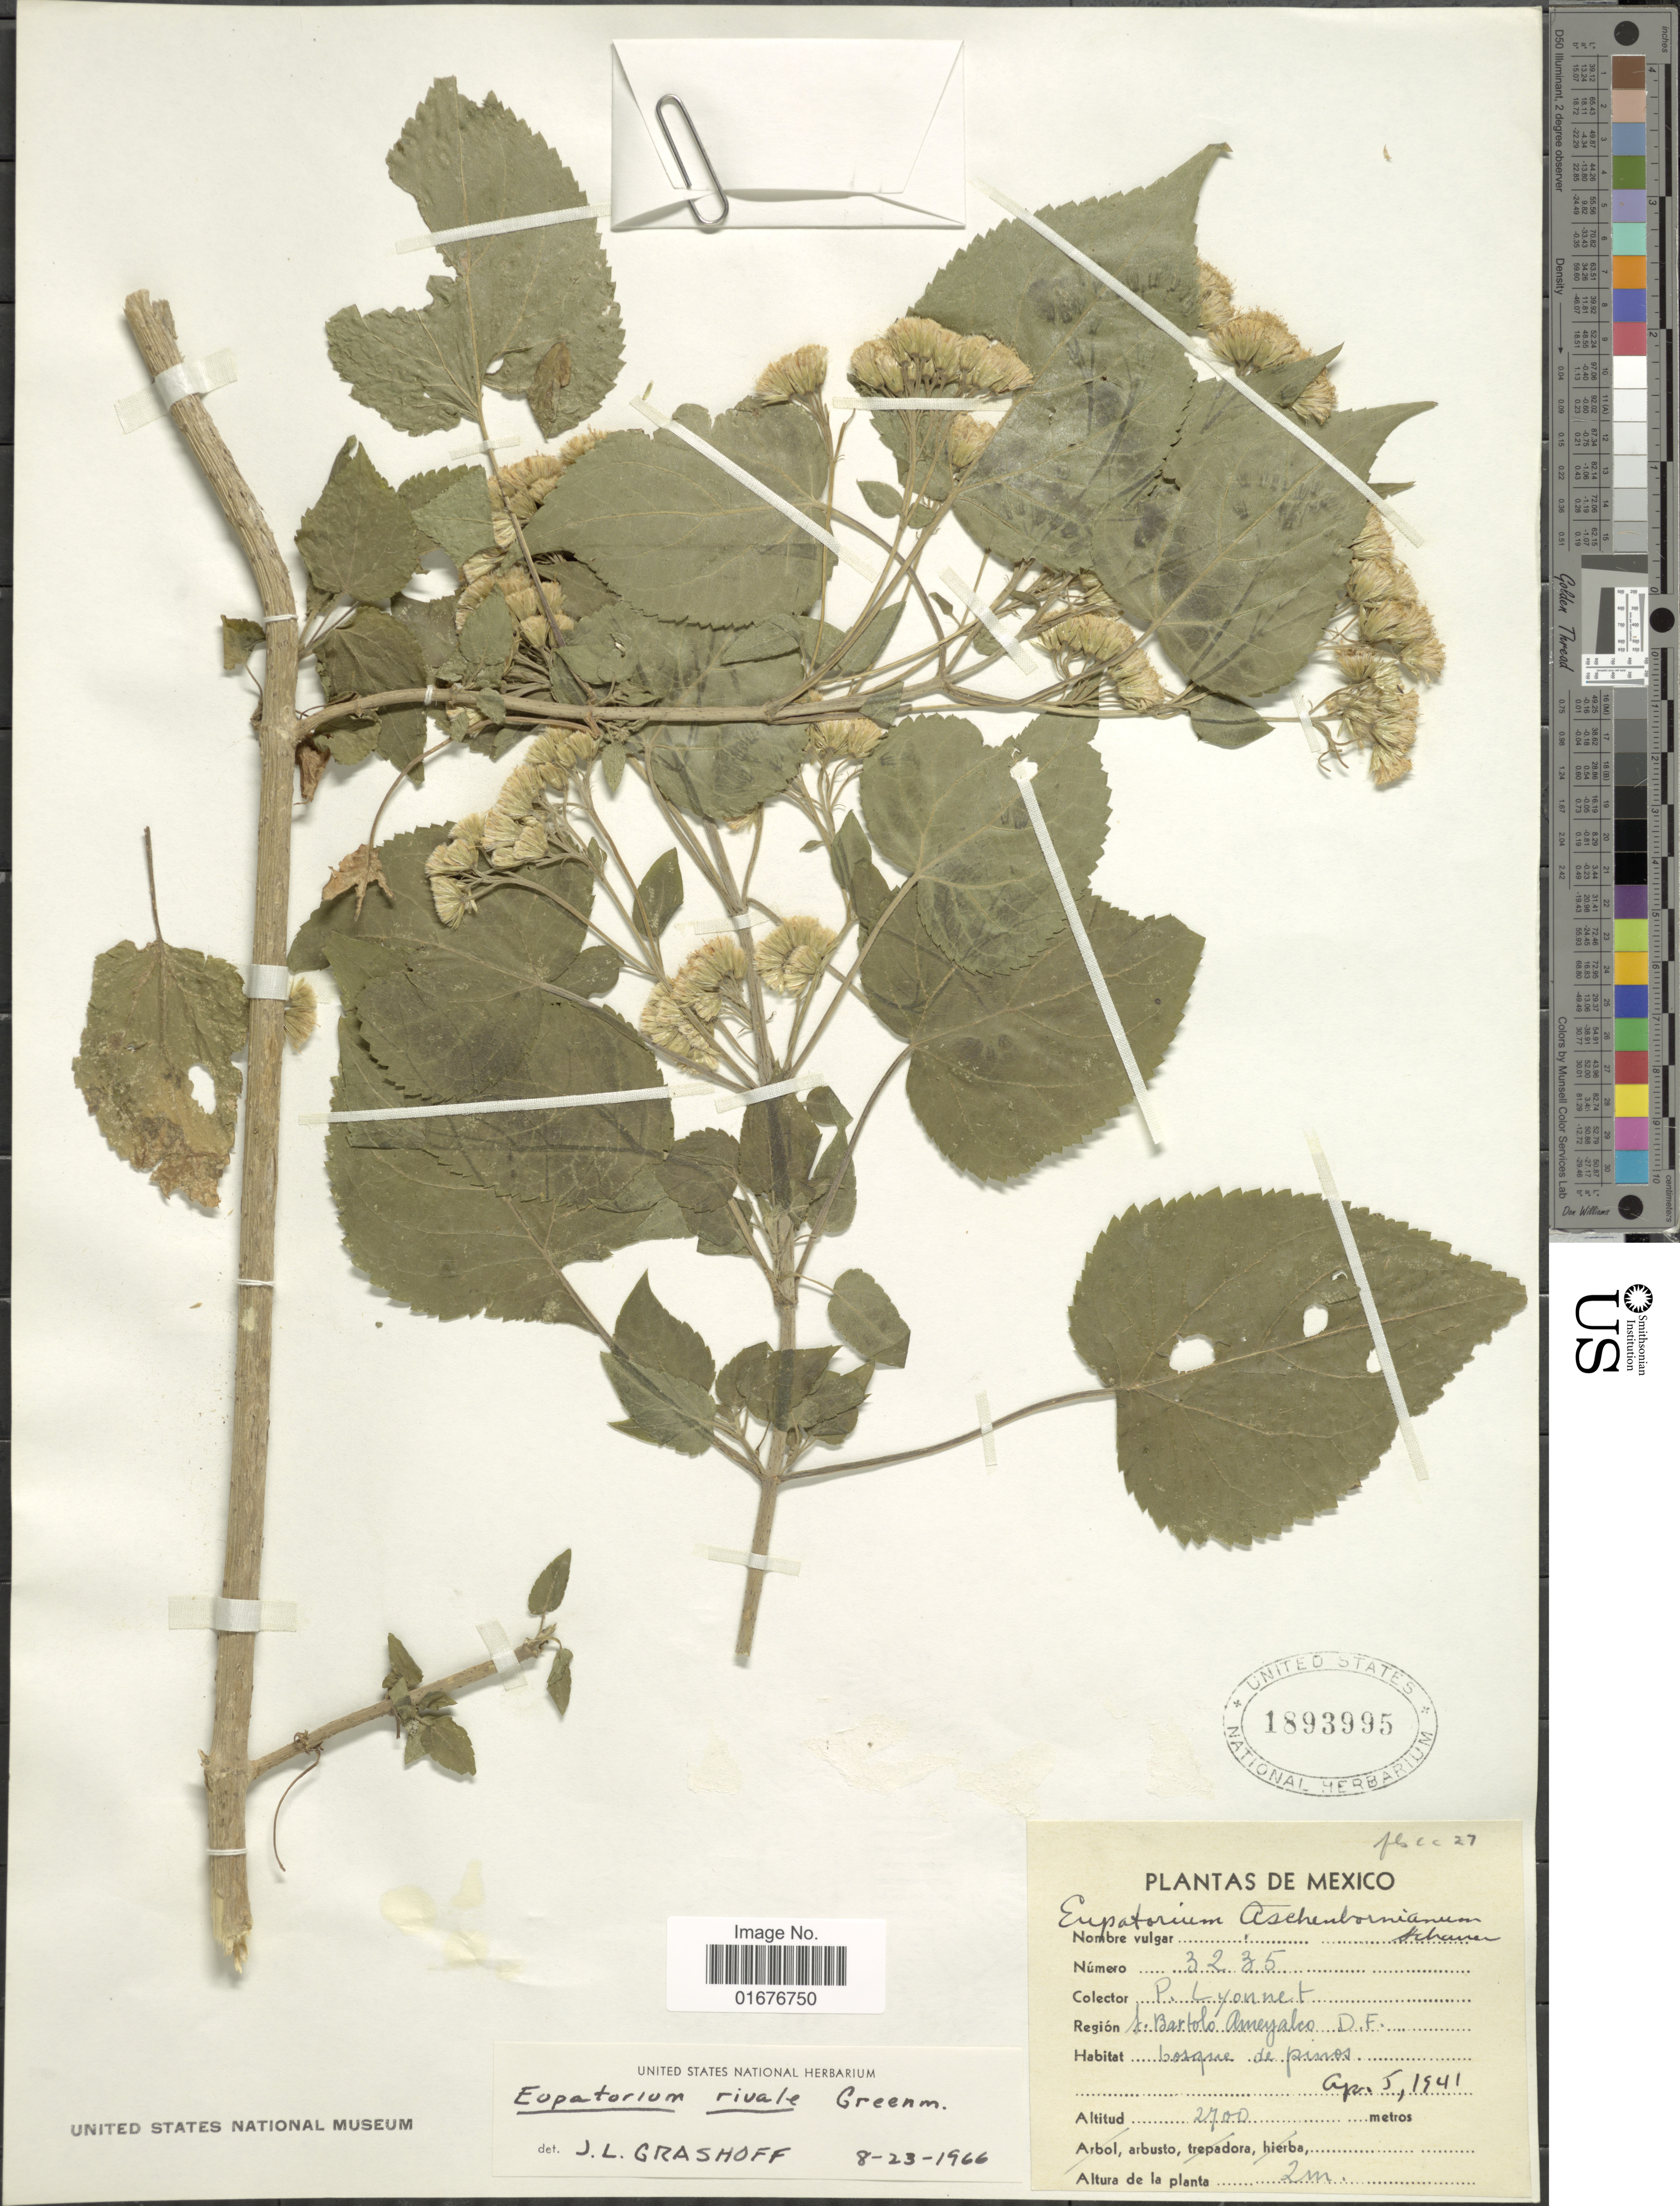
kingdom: Plantae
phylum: Tracheophyta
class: Magnoliopsida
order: Asterales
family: Asteraceae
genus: Ageratina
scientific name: Ageratina rivalis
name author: (Greenm.) R.M. King & H. Rob.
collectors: P. Lyonnet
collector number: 3235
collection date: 1941-04-05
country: Mexico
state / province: Distrito Federal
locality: S. Bartolo Ameyalco, bosque de pinos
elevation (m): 2700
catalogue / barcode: US 1893995